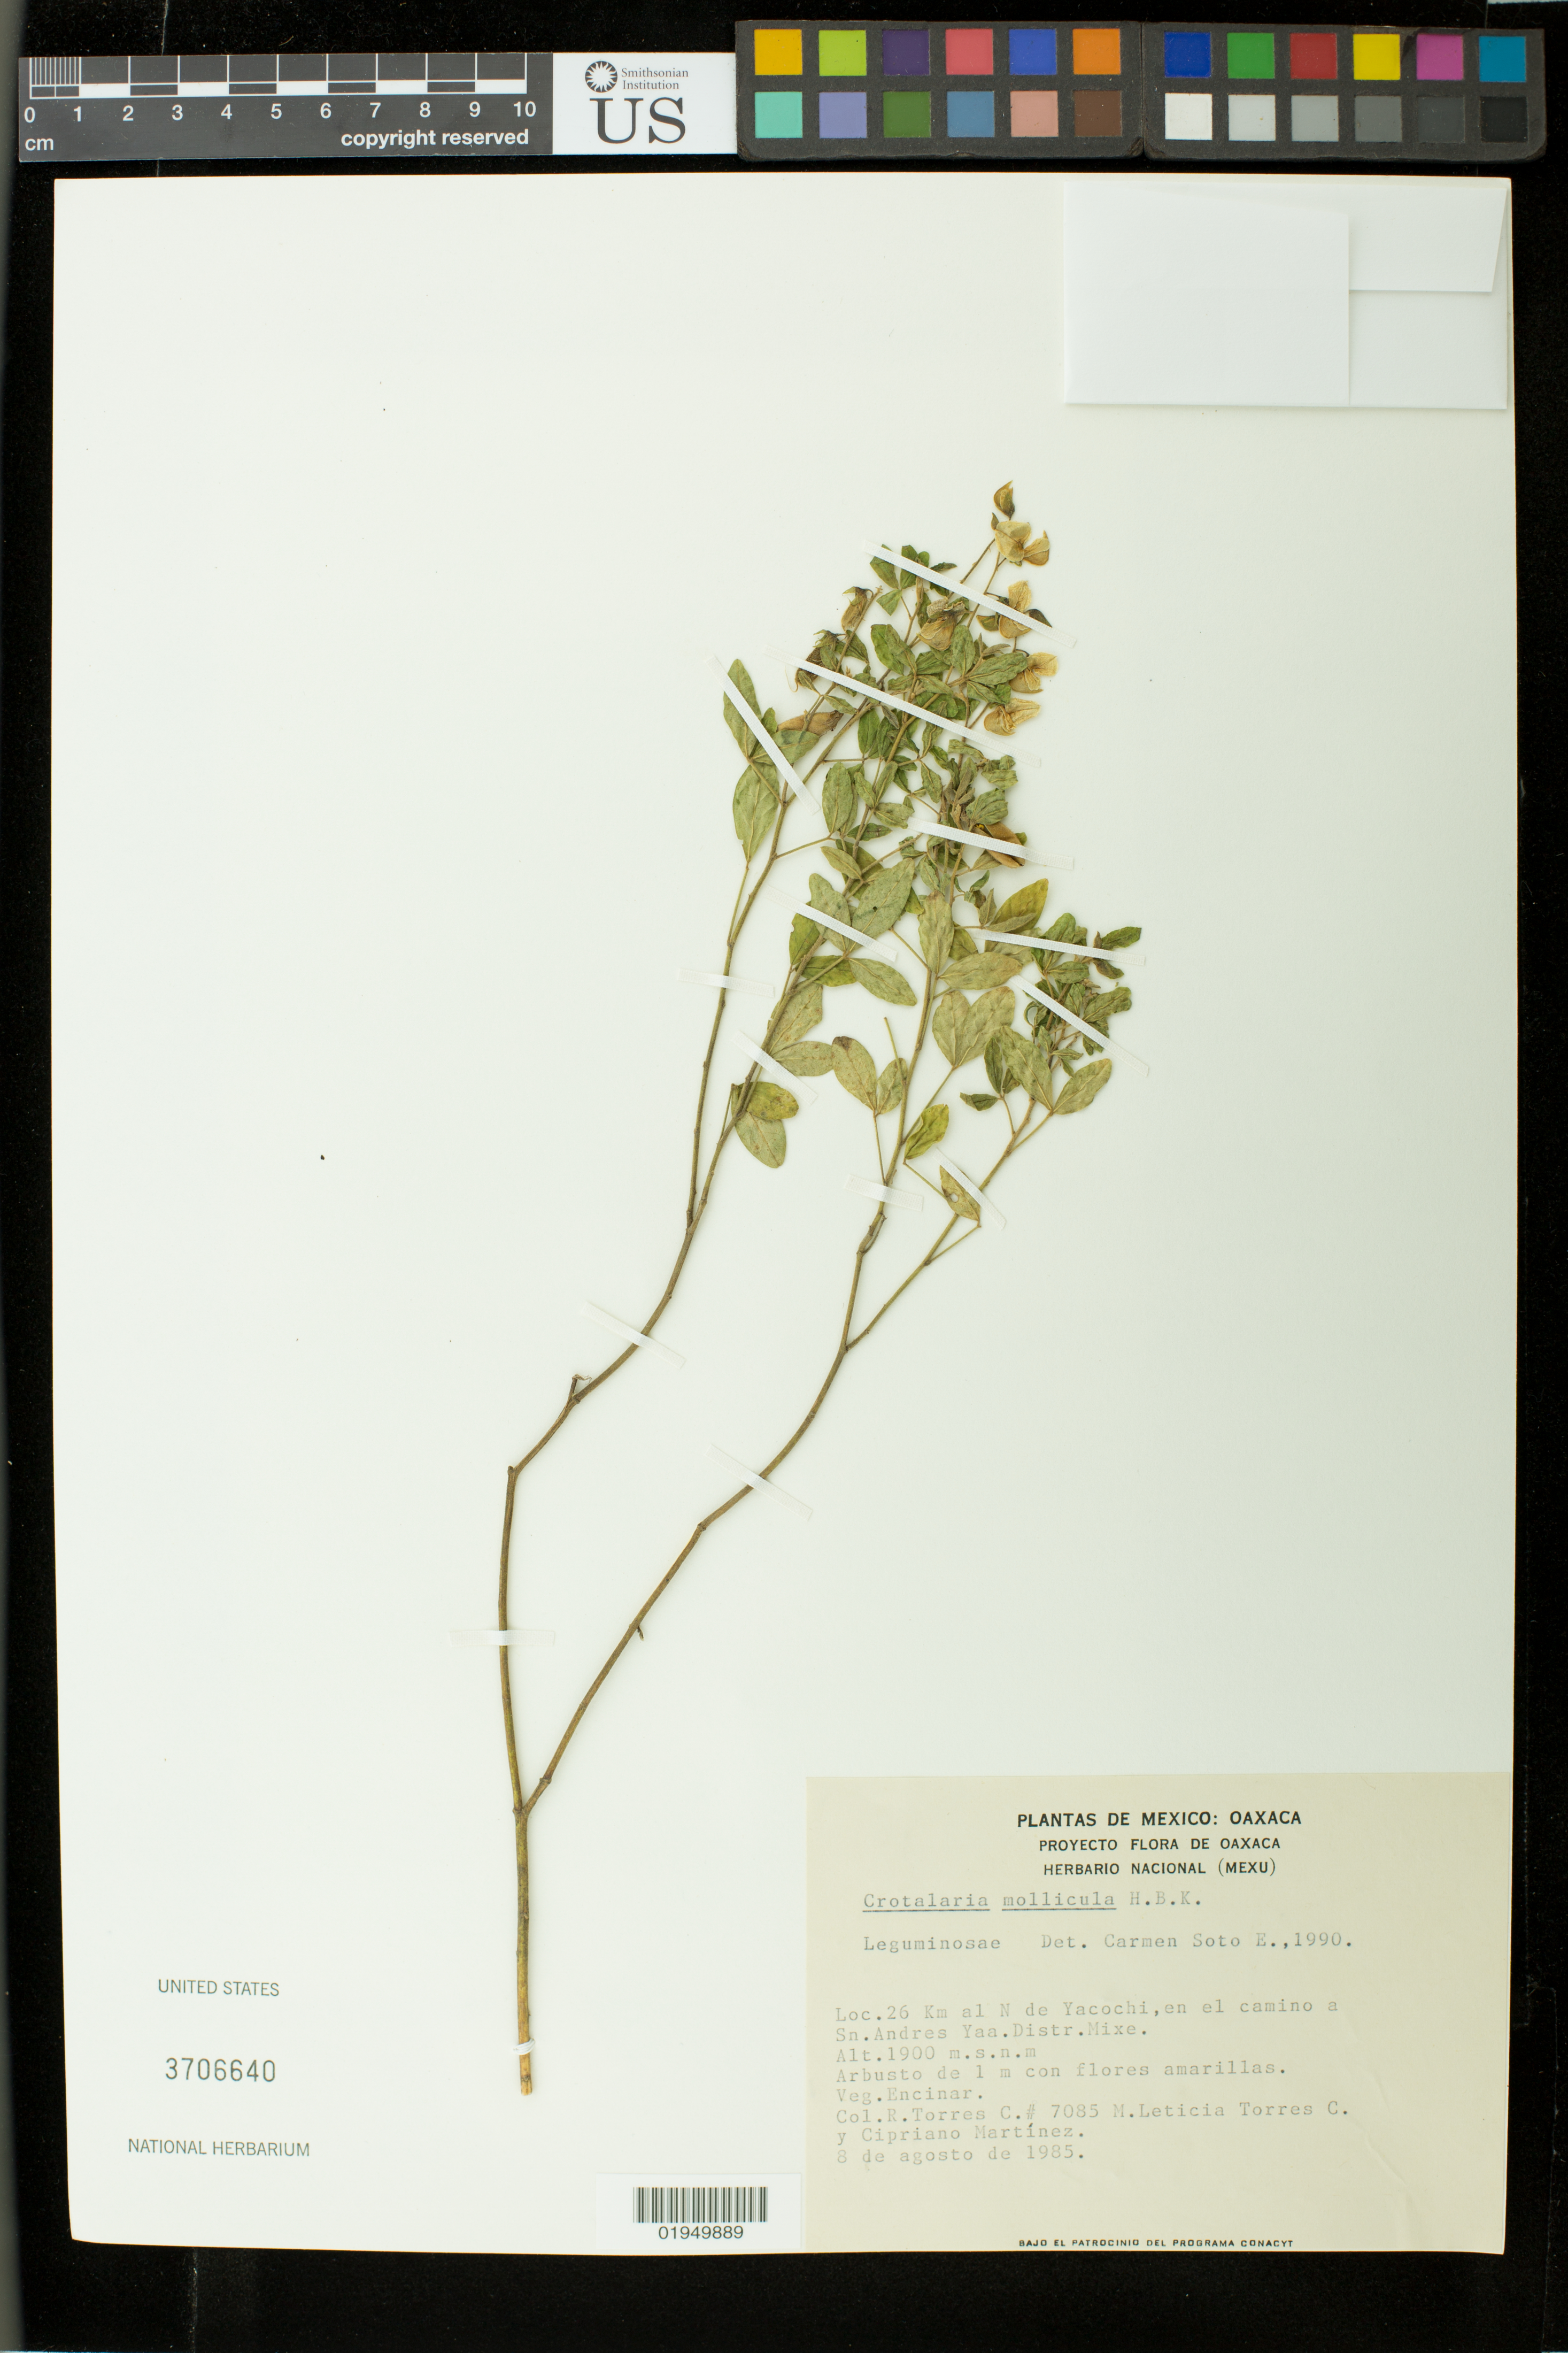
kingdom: Plantae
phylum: Tracheophyta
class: Magnoliopsida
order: Fabales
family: Fabaceae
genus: Crotalaria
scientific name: Crotalaria mollicula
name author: Kunth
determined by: Soto-Estrada, Carmen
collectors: R. Torres C., M. Torres C. & C. Martínez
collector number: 7085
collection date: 1985-08-08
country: Mexico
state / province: Oaxaca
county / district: Mixe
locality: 26 km al N de Yacochi, en el camino a Sn. Andres Yaa.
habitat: Encinar.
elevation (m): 1900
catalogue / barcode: US 3706640